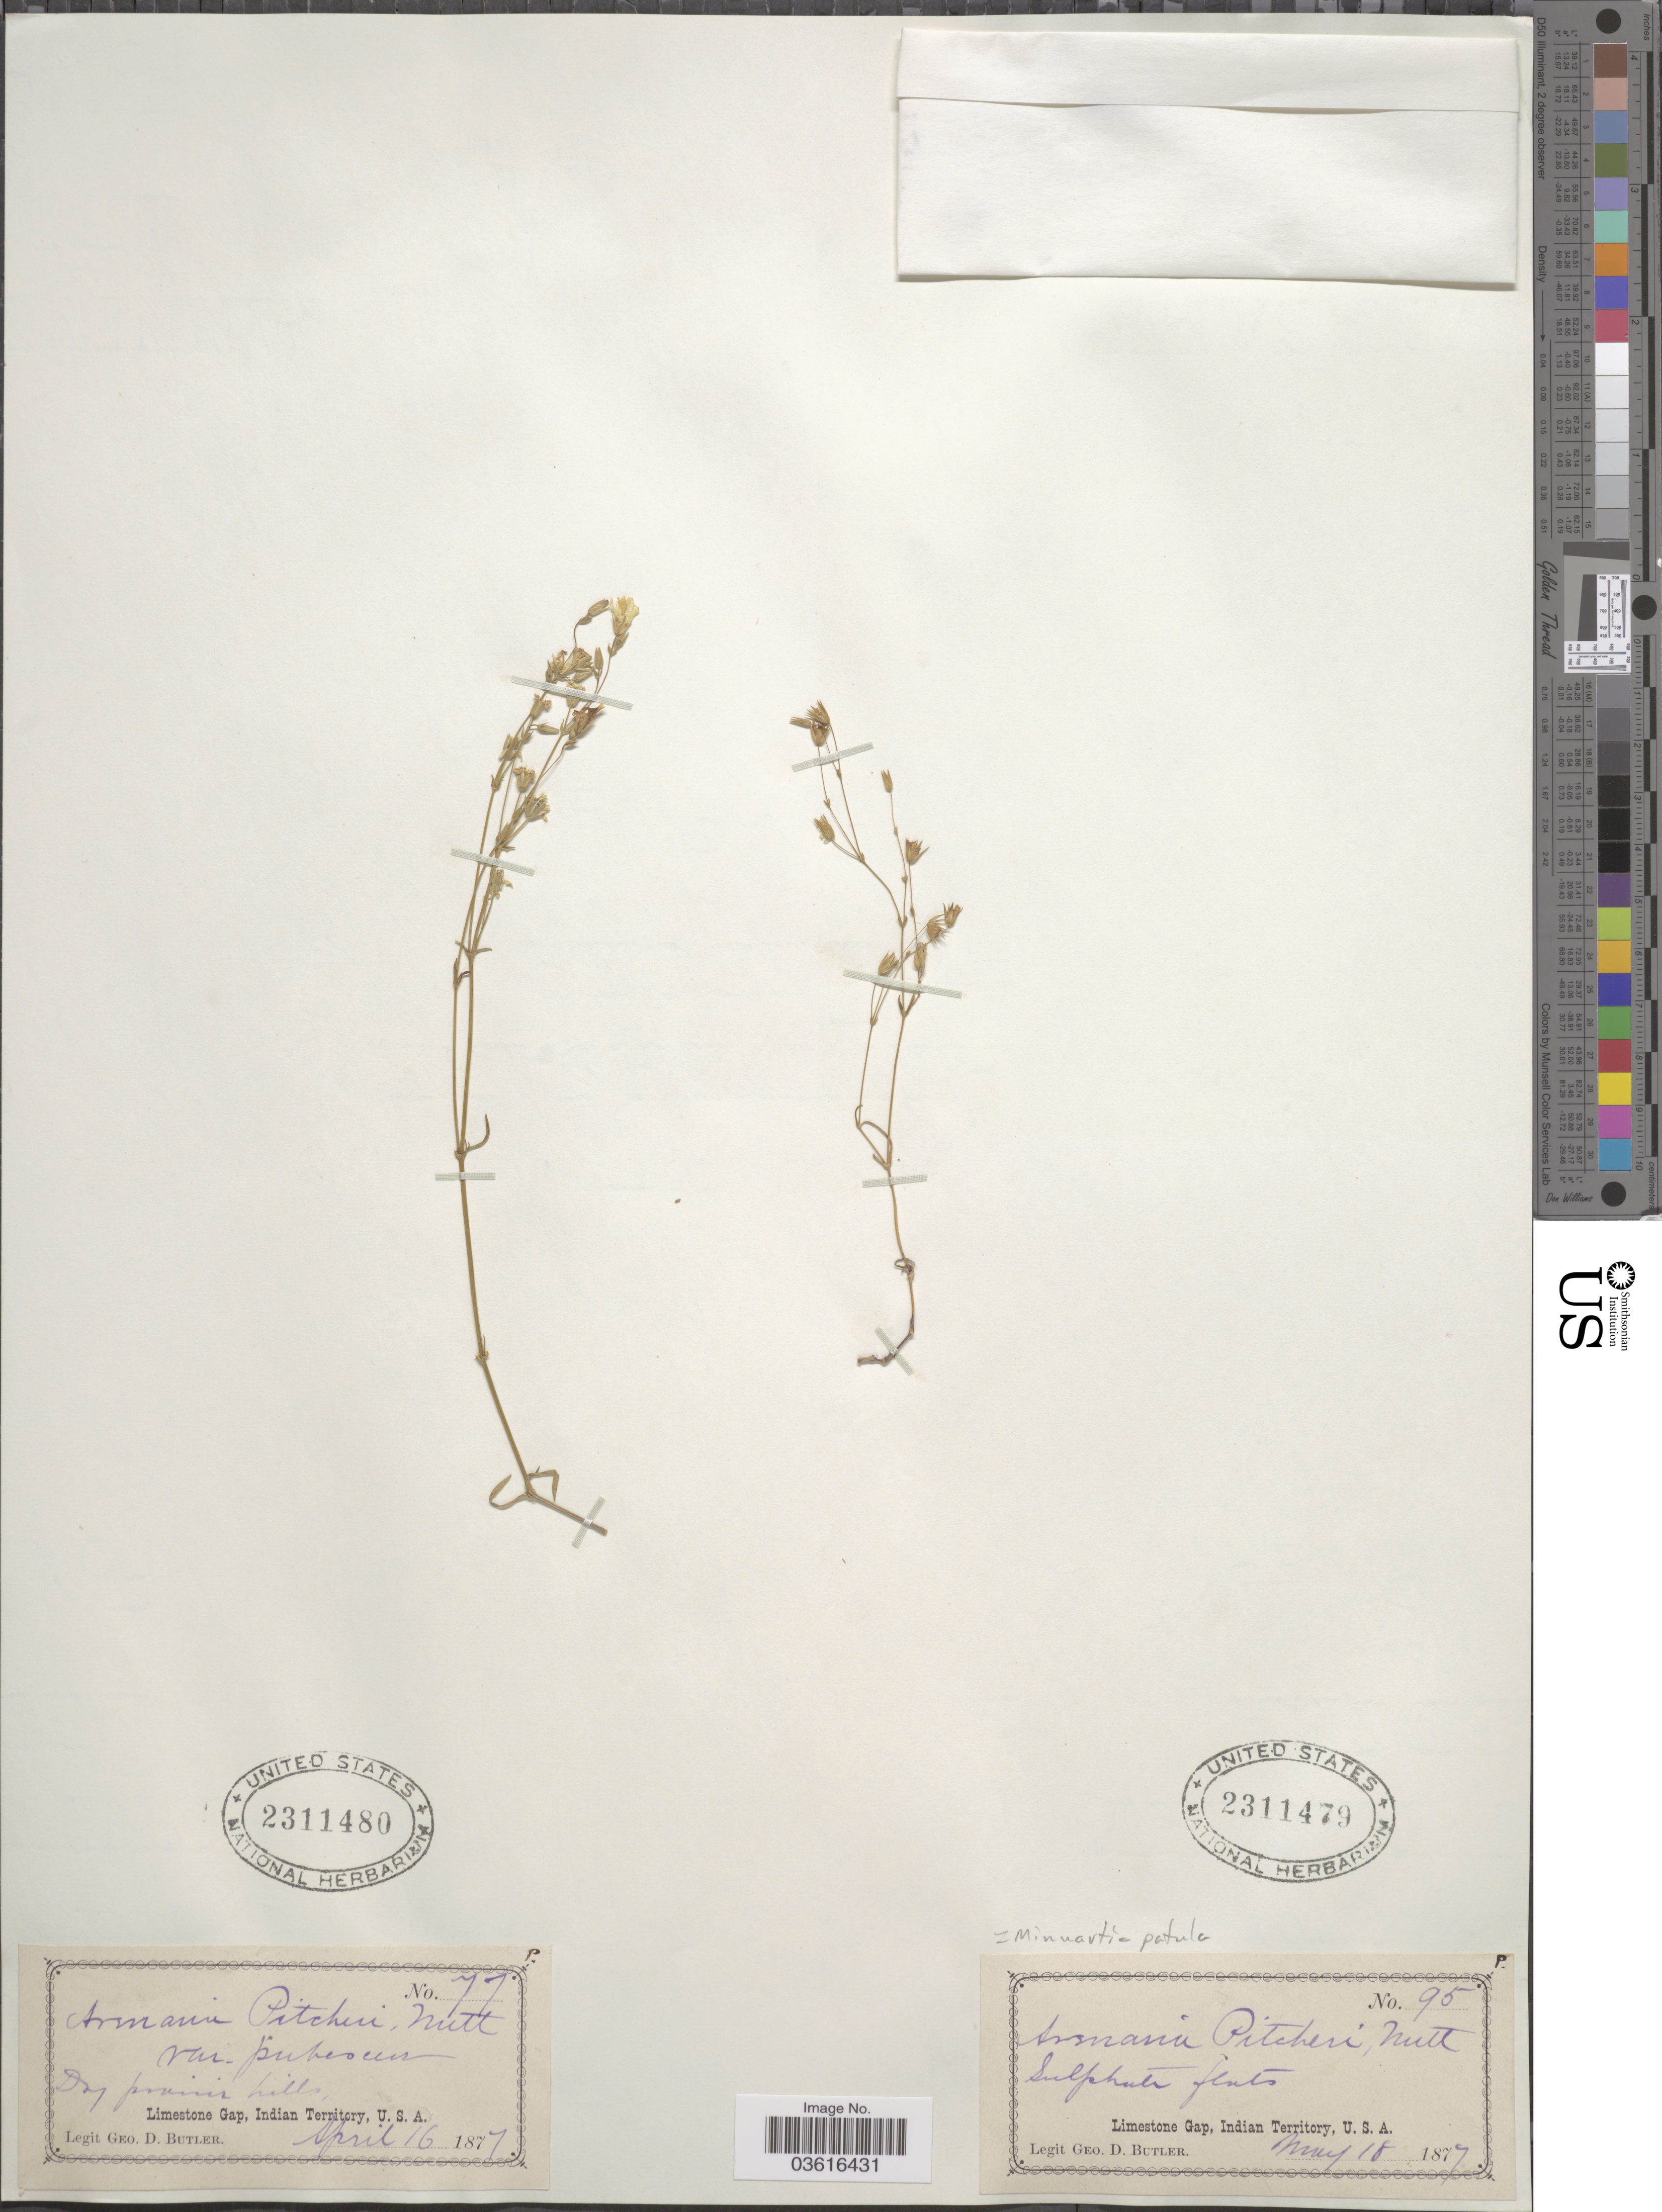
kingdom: Plantae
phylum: Tracheophyta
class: Magnoliopsida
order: Caryophyllales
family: Caryophyllaceae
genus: Minuartia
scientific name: Minuartia patula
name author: (Michx.) Mattf.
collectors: G. D. Butler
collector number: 95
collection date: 1877-05-18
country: United States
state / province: Oklahoma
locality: Limestone Gap, Indian Territory.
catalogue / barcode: US 2311479